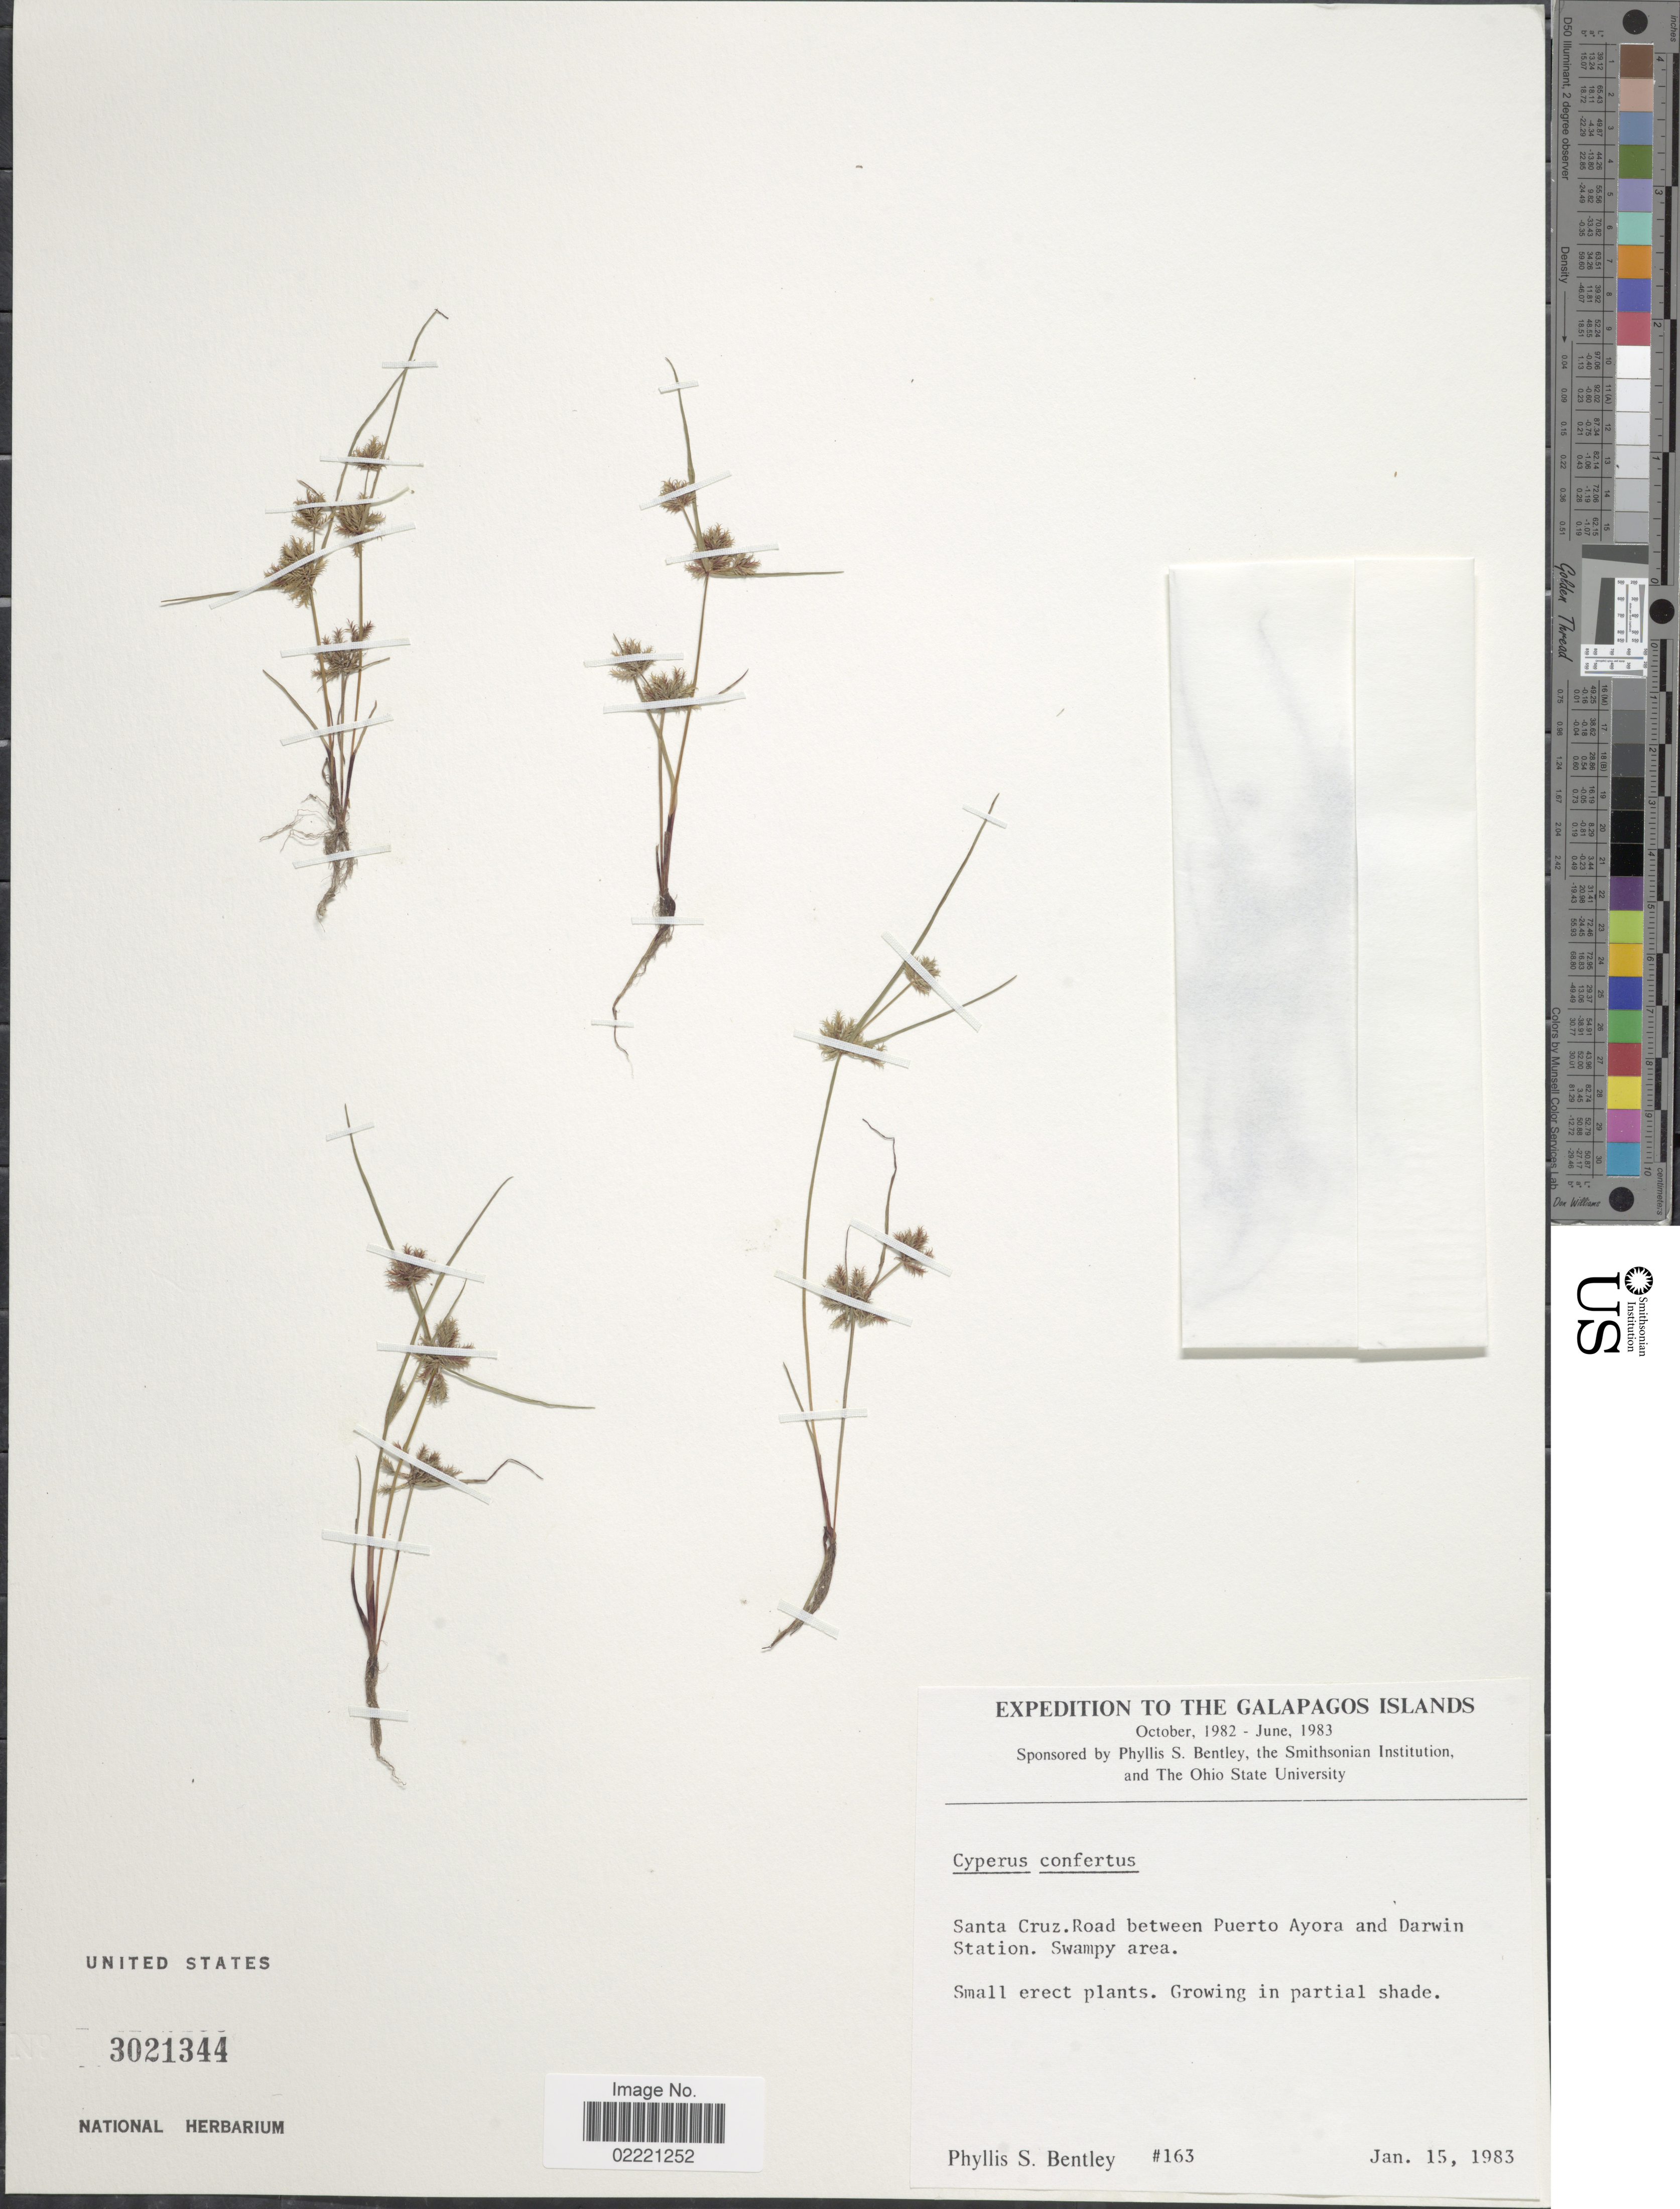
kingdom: Plantae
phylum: Tracheophyta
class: Liliopsida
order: Poales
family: Cyperaceae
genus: Cyperus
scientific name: Cyperus confertus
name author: Sw.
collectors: P. S. Bentley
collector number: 163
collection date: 1983-01-15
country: Ecuador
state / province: Colón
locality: Galapagos Islands, Santa Cruz., road between Puerto Ayora and Darwin Station, swampy area, in partial shade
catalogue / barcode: US 3021344